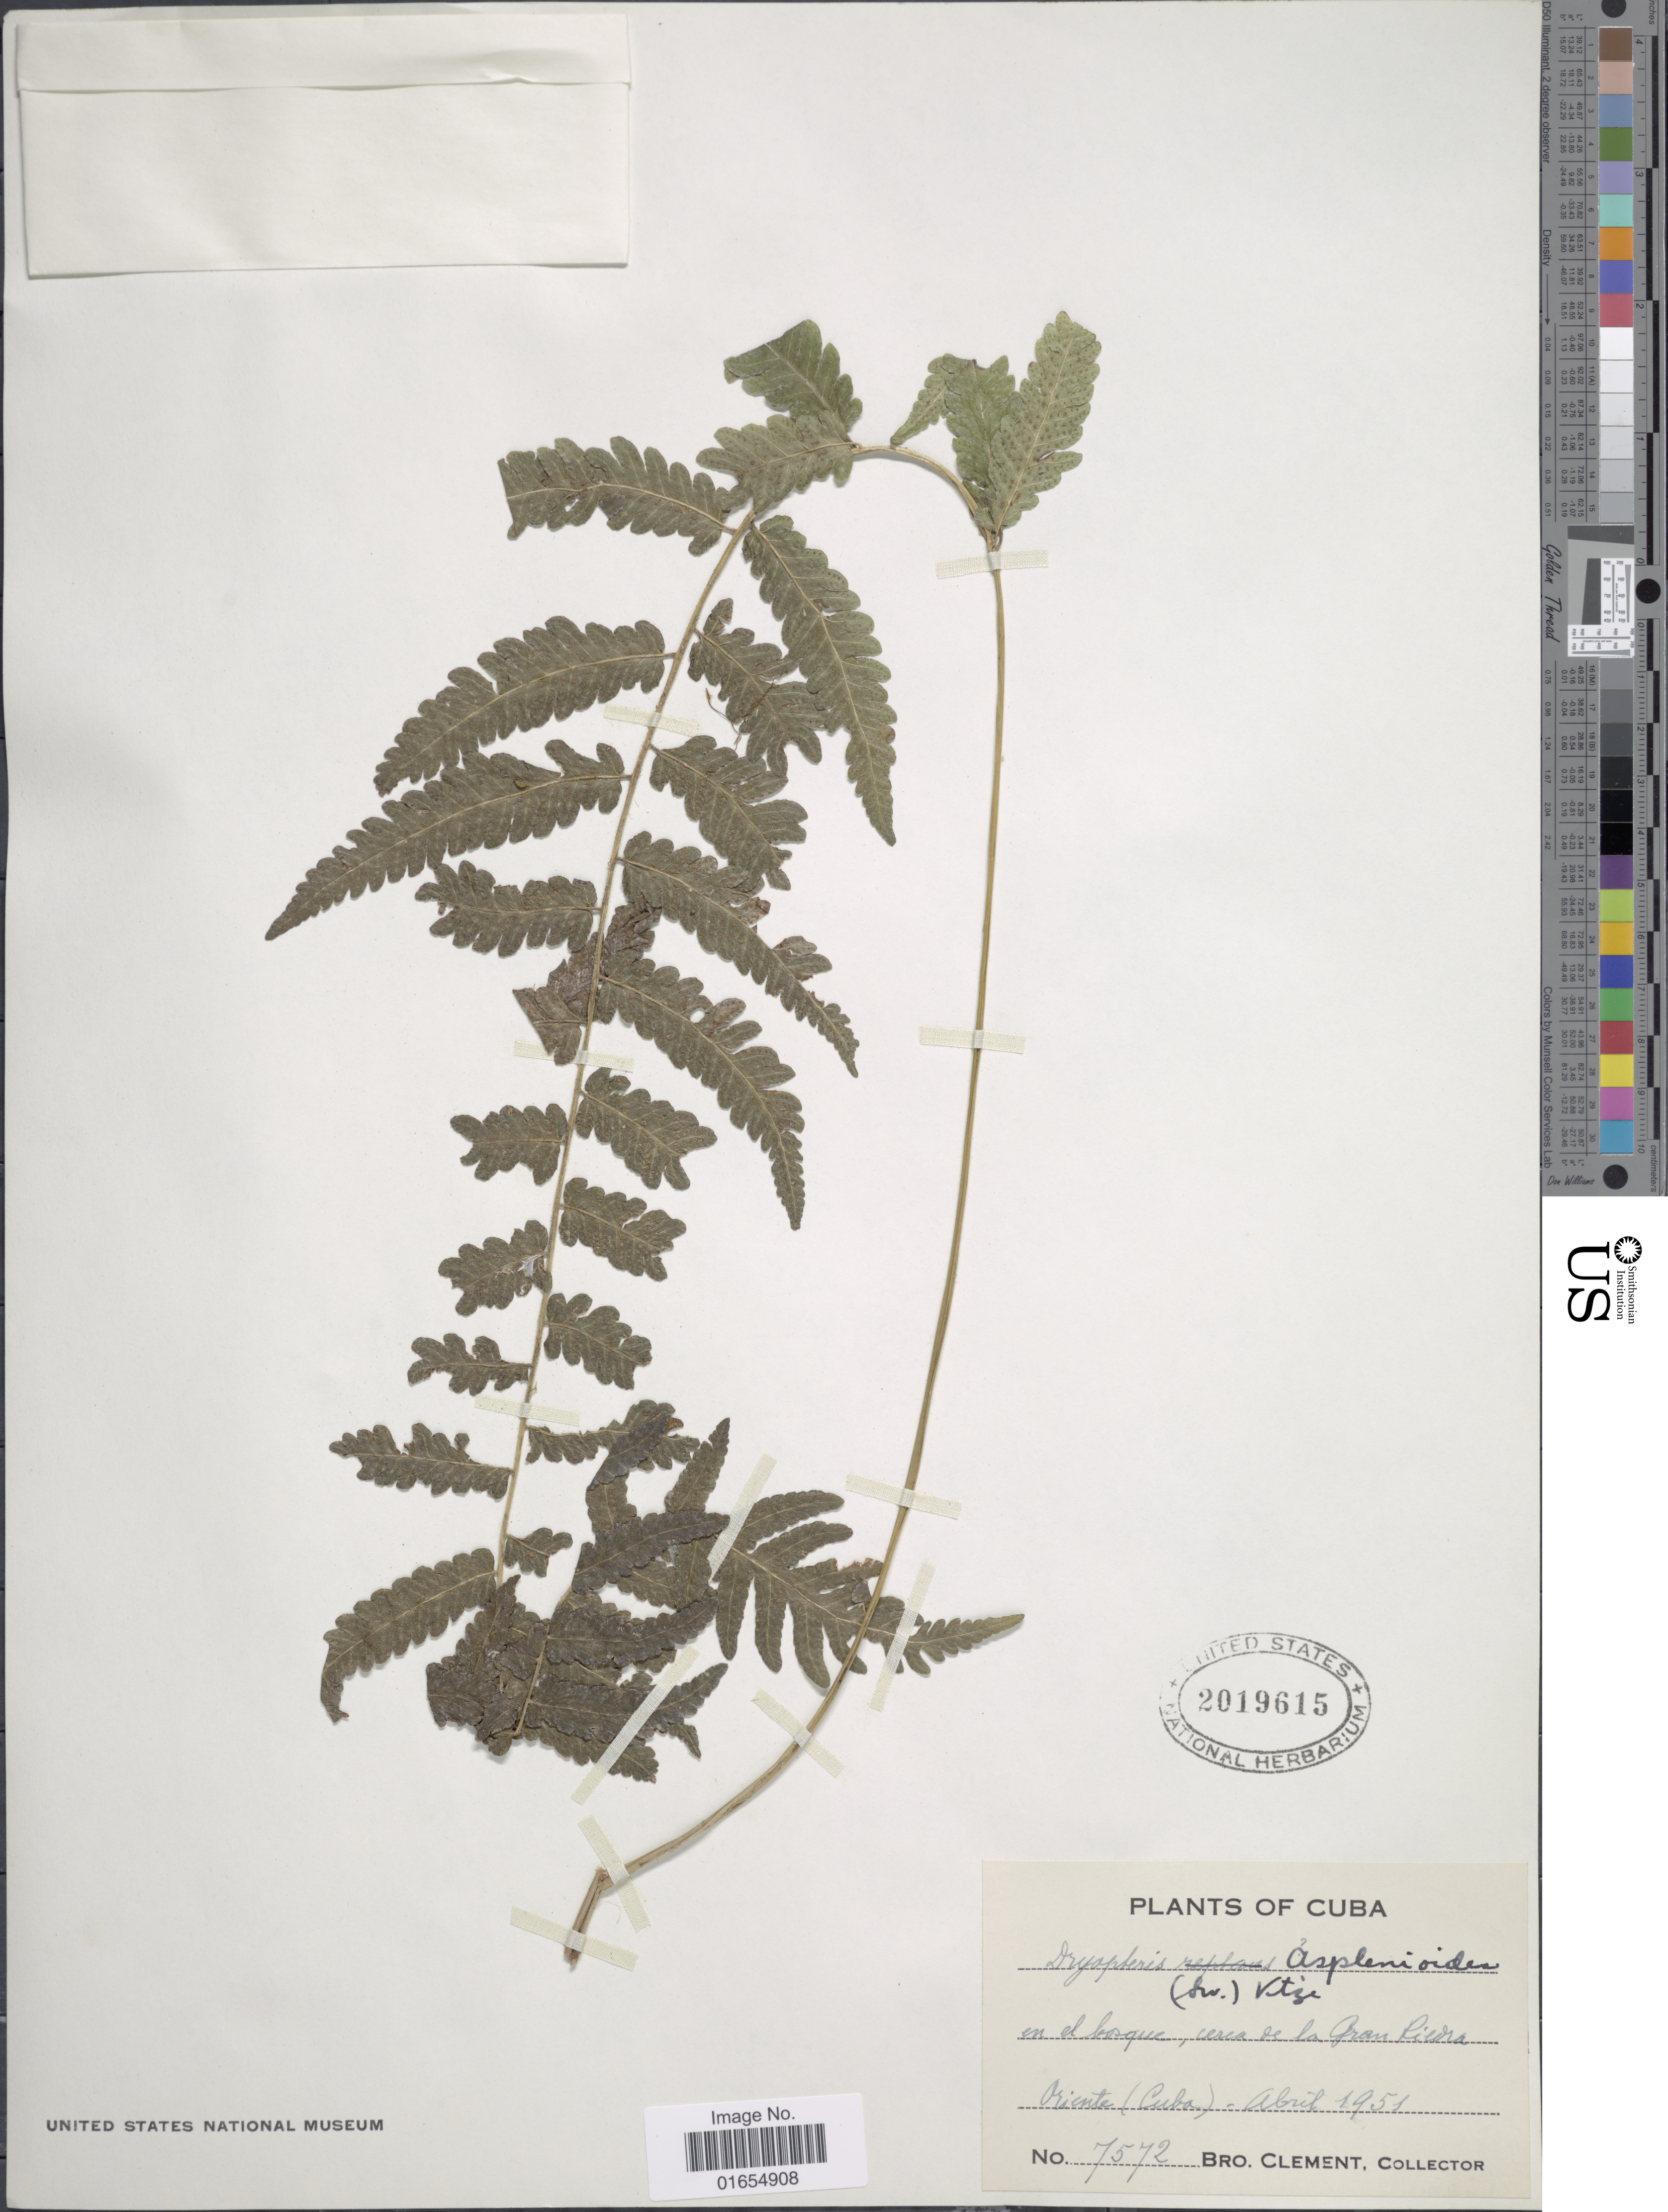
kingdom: Plantae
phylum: Tracheophyta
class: Polypodiopsida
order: Polypodiales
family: Thelypteridaceae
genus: Goniopteris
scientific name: Goniopteris retroflexa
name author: (L.) Pic. Serm.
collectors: B. Clement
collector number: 7572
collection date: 1951-04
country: Cuba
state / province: Oriente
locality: En el bosque, cerca de la Gran Rievra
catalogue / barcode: US 2019615